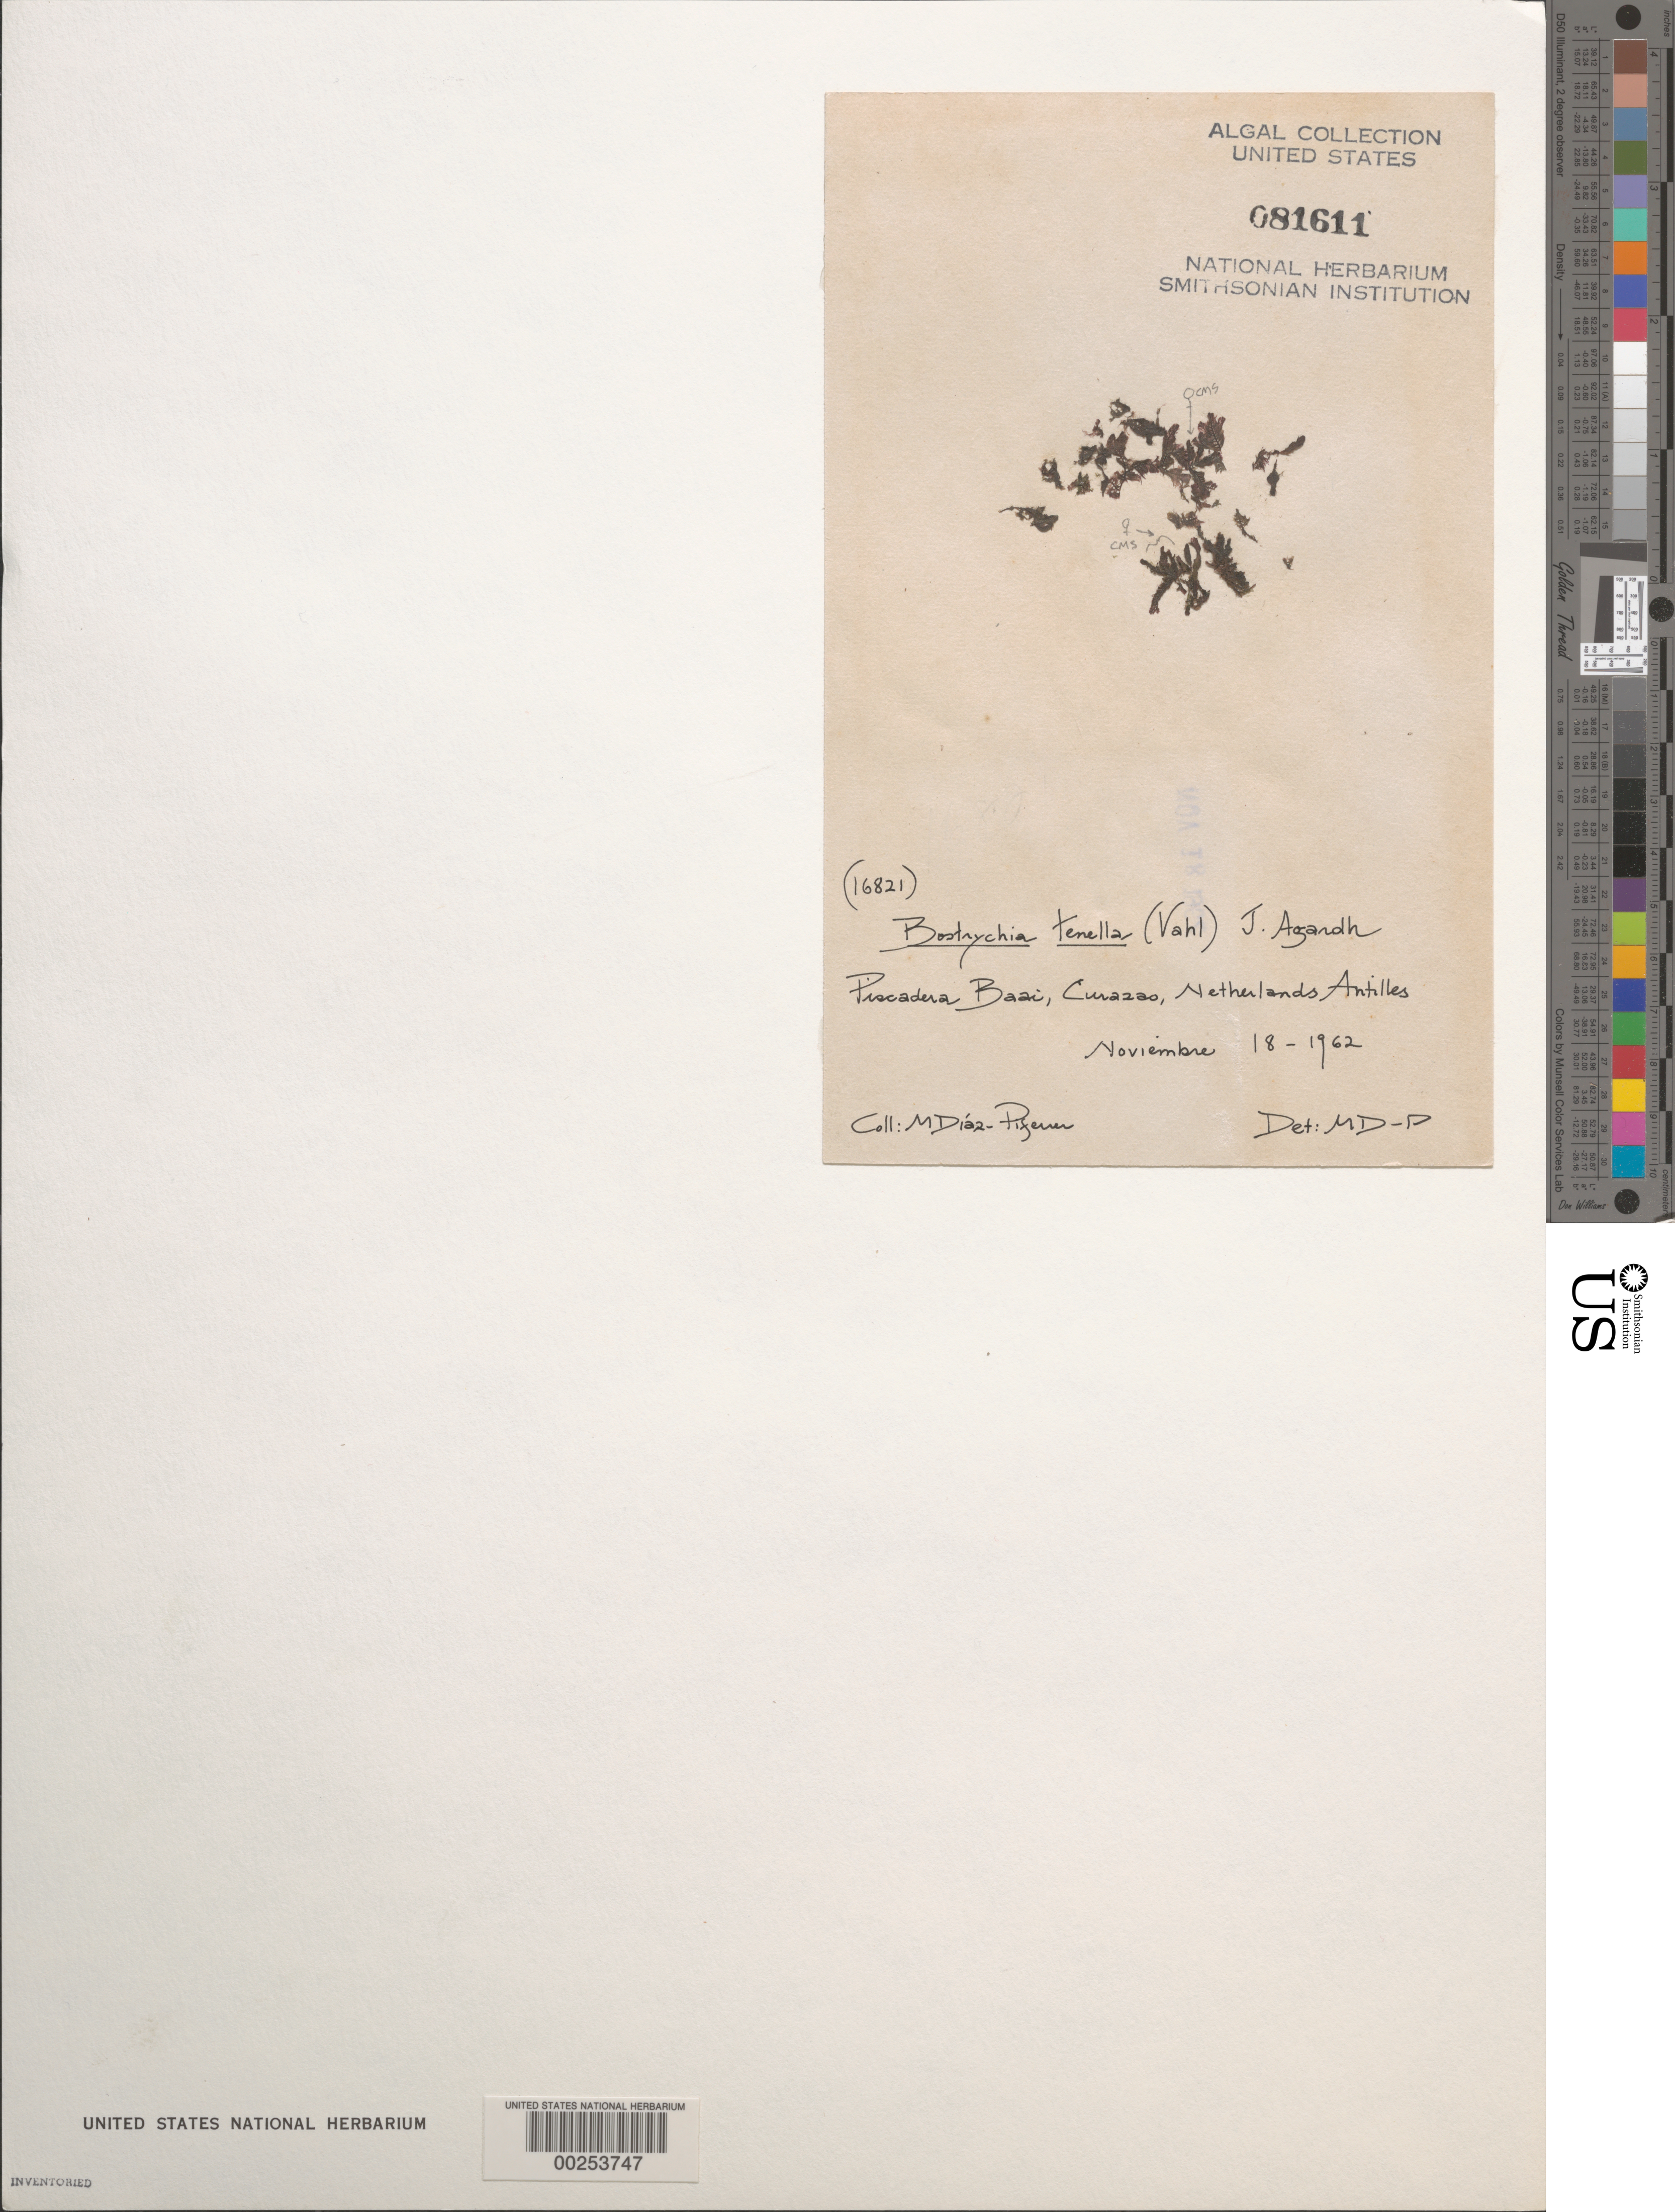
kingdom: Plantae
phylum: Rhodophyta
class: Florideophyceae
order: Ceramiales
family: Rhodomelaceae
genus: Bostrychia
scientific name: Bostrychia tenella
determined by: Diaz-Piferrer, M.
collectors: M. Diaz-Piferrer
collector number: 16821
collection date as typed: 18 Nov 1962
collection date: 1962-11-18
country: Curaçao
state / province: ABC Islands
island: Curaçao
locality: Piscadera Bay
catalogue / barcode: US 81611